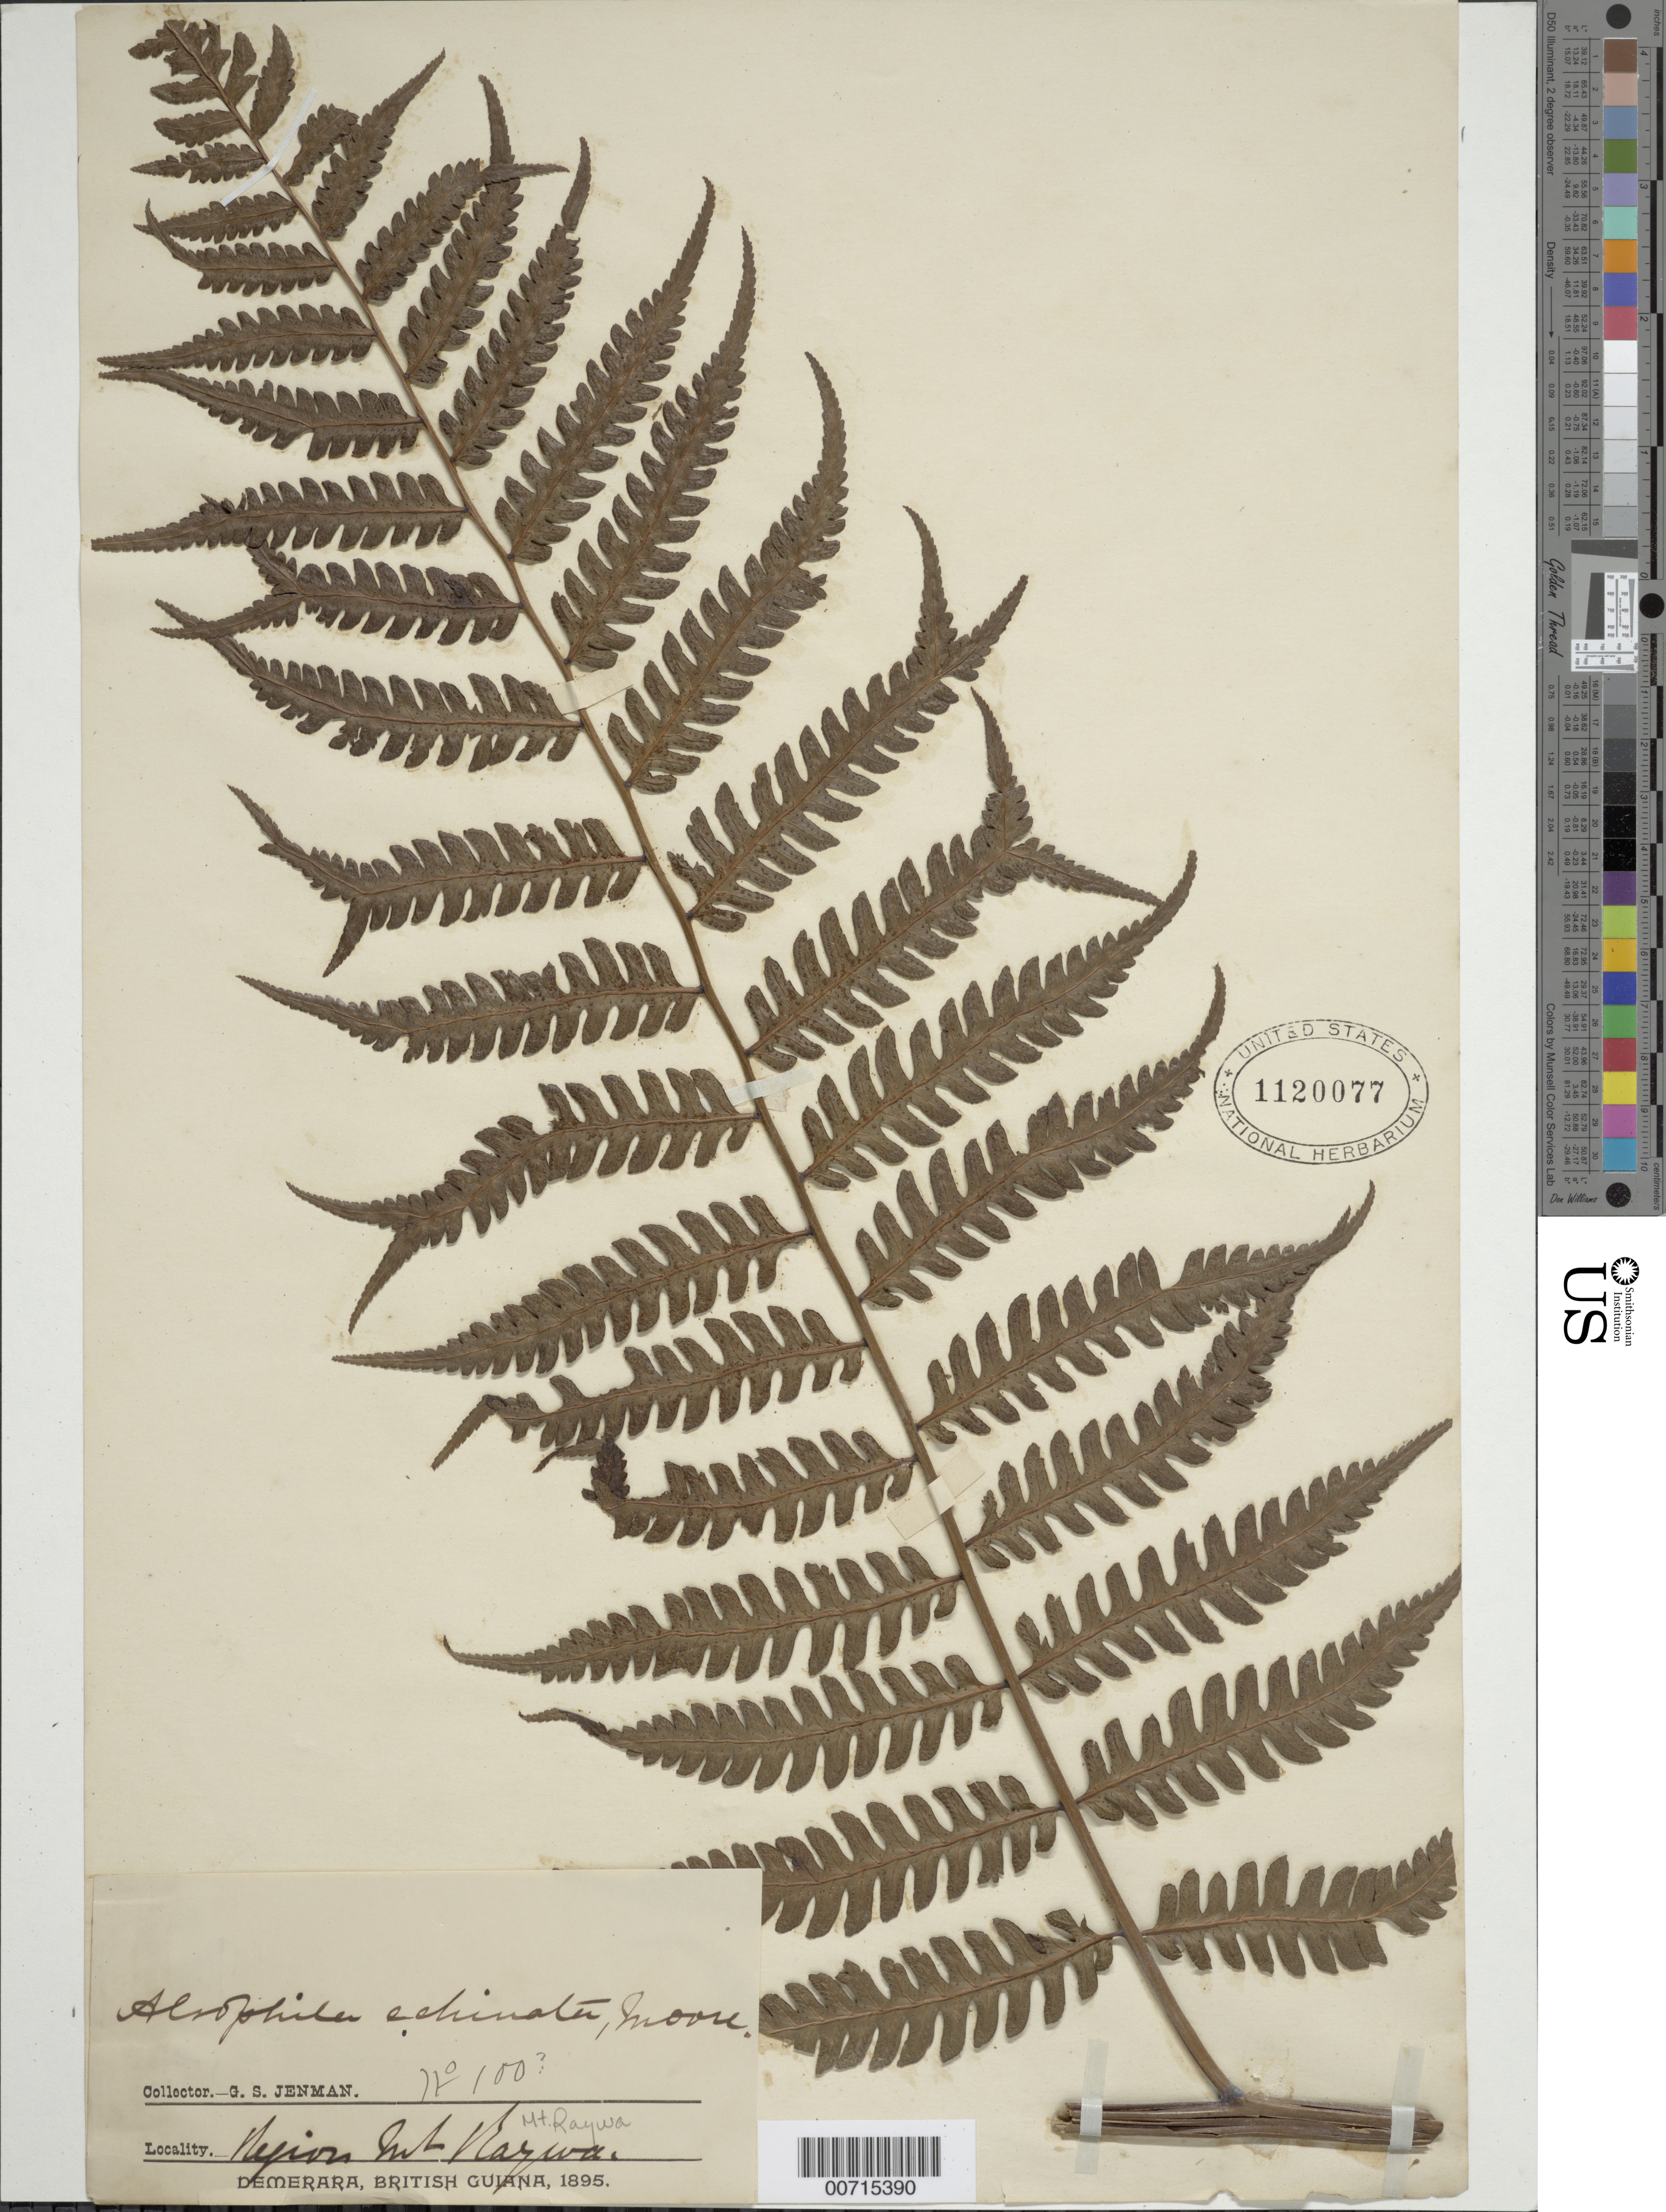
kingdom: Plantae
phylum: Tracheophyta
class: Polypodiopsida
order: Cyatheales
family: Cyatheaceae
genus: Cyathea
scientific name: Cyathea pungens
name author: (Willd.) Domin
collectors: G. S. Jenman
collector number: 100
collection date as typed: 1895 ?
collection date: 1895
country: Guyana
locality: Mt. Raywa, region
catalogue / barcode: US 1120077